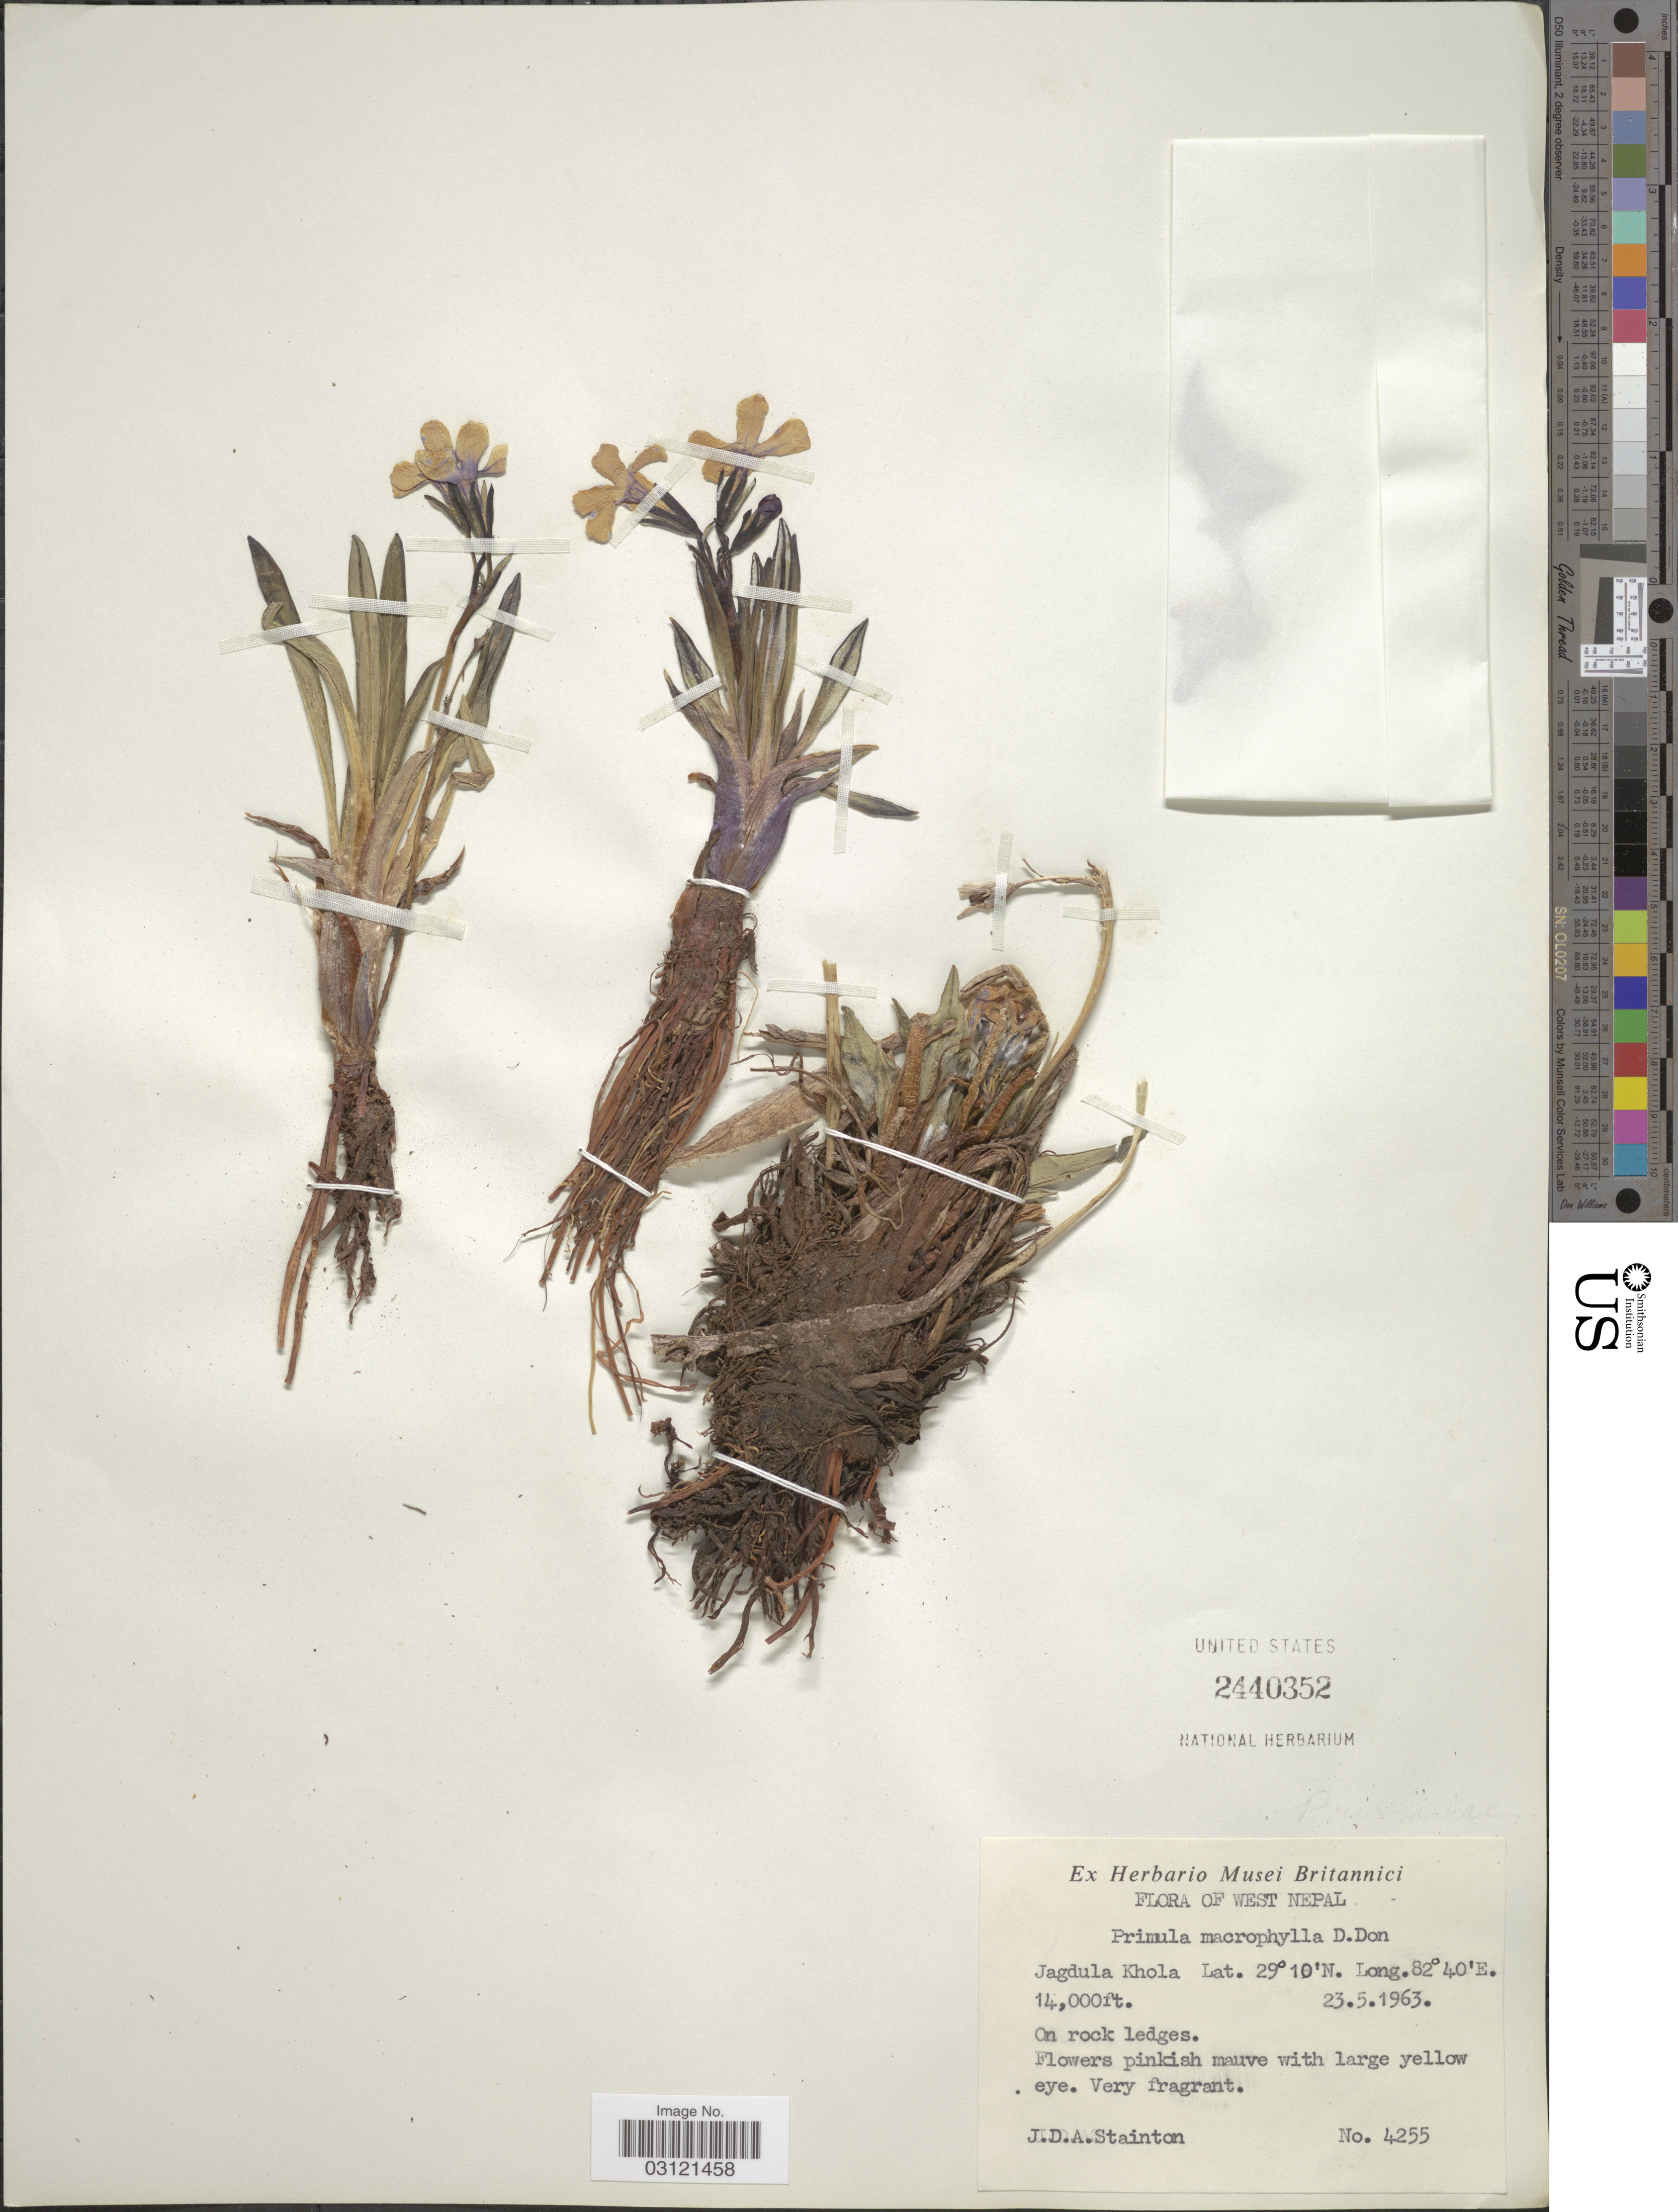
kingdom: Plantae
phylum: Tracheophyta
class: Magnoliopsida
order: Ericales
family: Primulaceae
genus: Primula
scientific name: Primula macrophylla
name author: D. Don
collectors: J. Stainton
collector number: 4255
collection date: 1963-05-23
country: Nepal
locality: West Nepal. Jagdula Khola.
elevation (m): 4267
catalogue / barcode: US 2440352